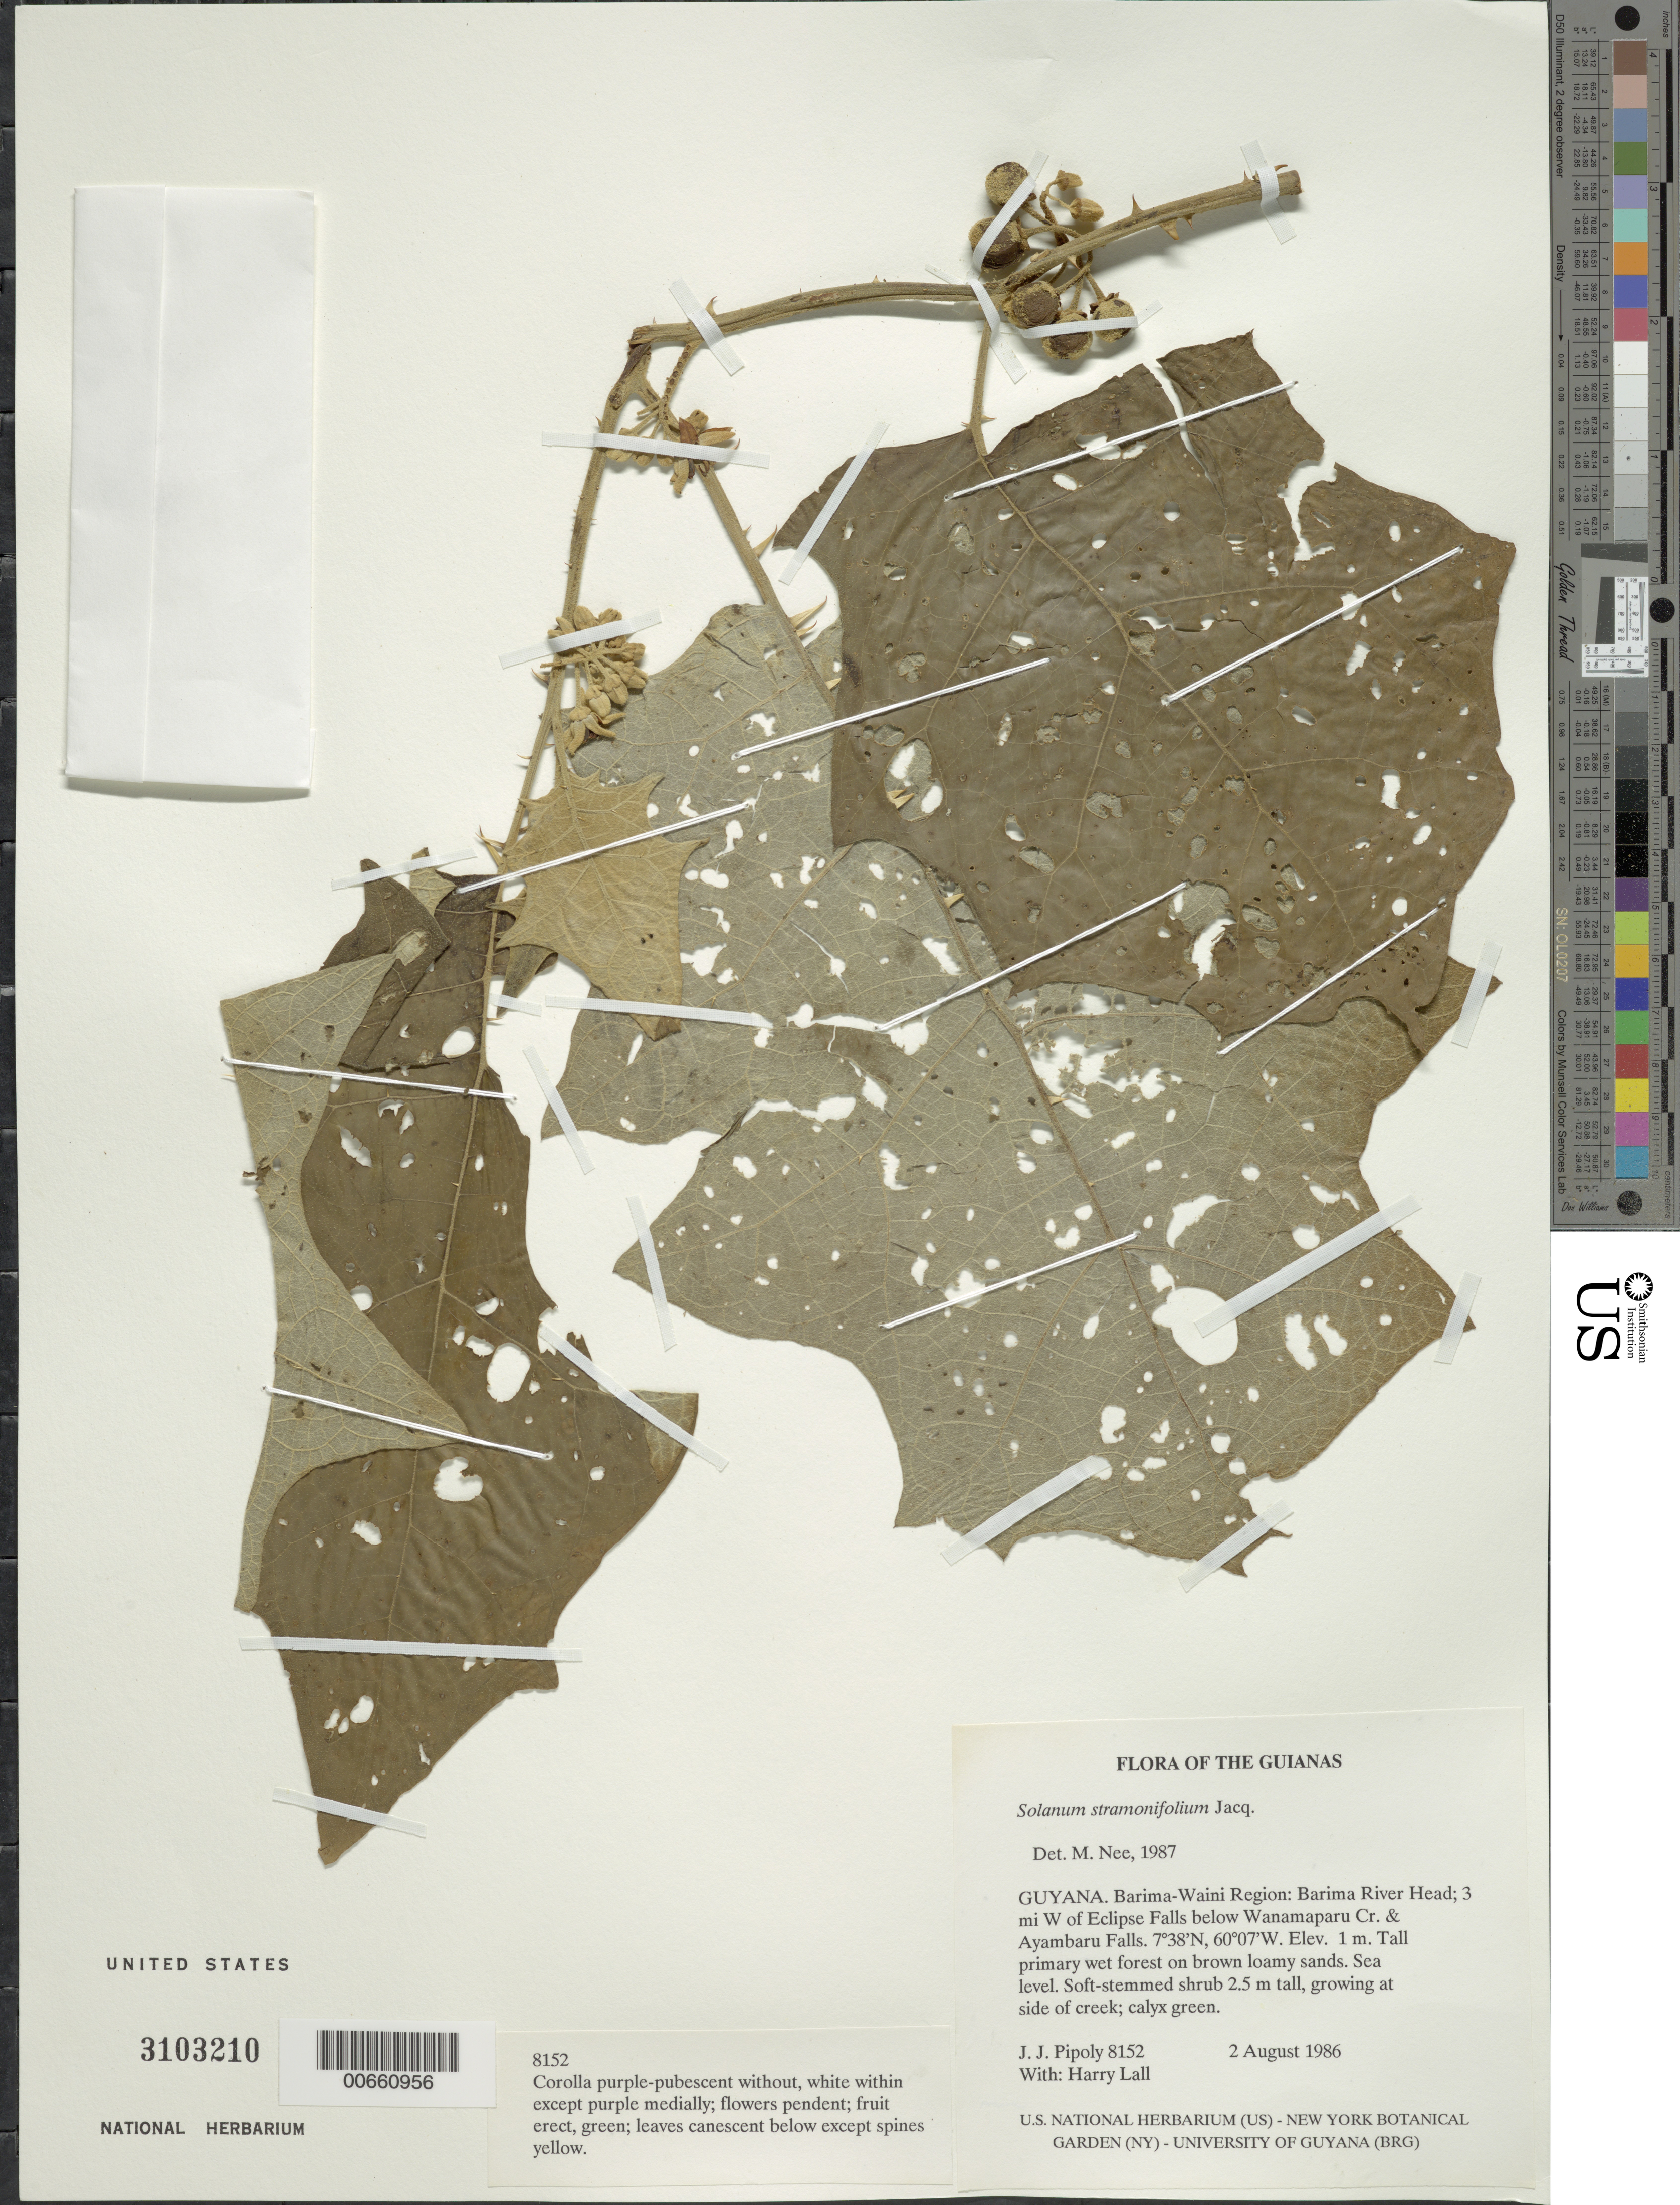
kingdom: Plantae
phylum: Tracheophyta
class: Magnoliopsida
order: Solanales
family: Solanaceae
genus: Solanum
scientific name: Solanum stramoniifolium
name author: Jacq.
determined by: Nee, Michael H.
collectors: J. J. Pipoly & H. Lall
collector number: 8152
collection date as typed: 8 Aug 1986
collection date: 1986-08-08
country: Guyana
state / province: Barima-Waini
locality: Barima River head; 3 mi W of Eclipse Falls below Wanamaparu Cr. & Ayambaru Falls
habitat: Tall primary wet forest on brown loamy sands. Growing at side of creek.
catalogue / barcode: US 3103210